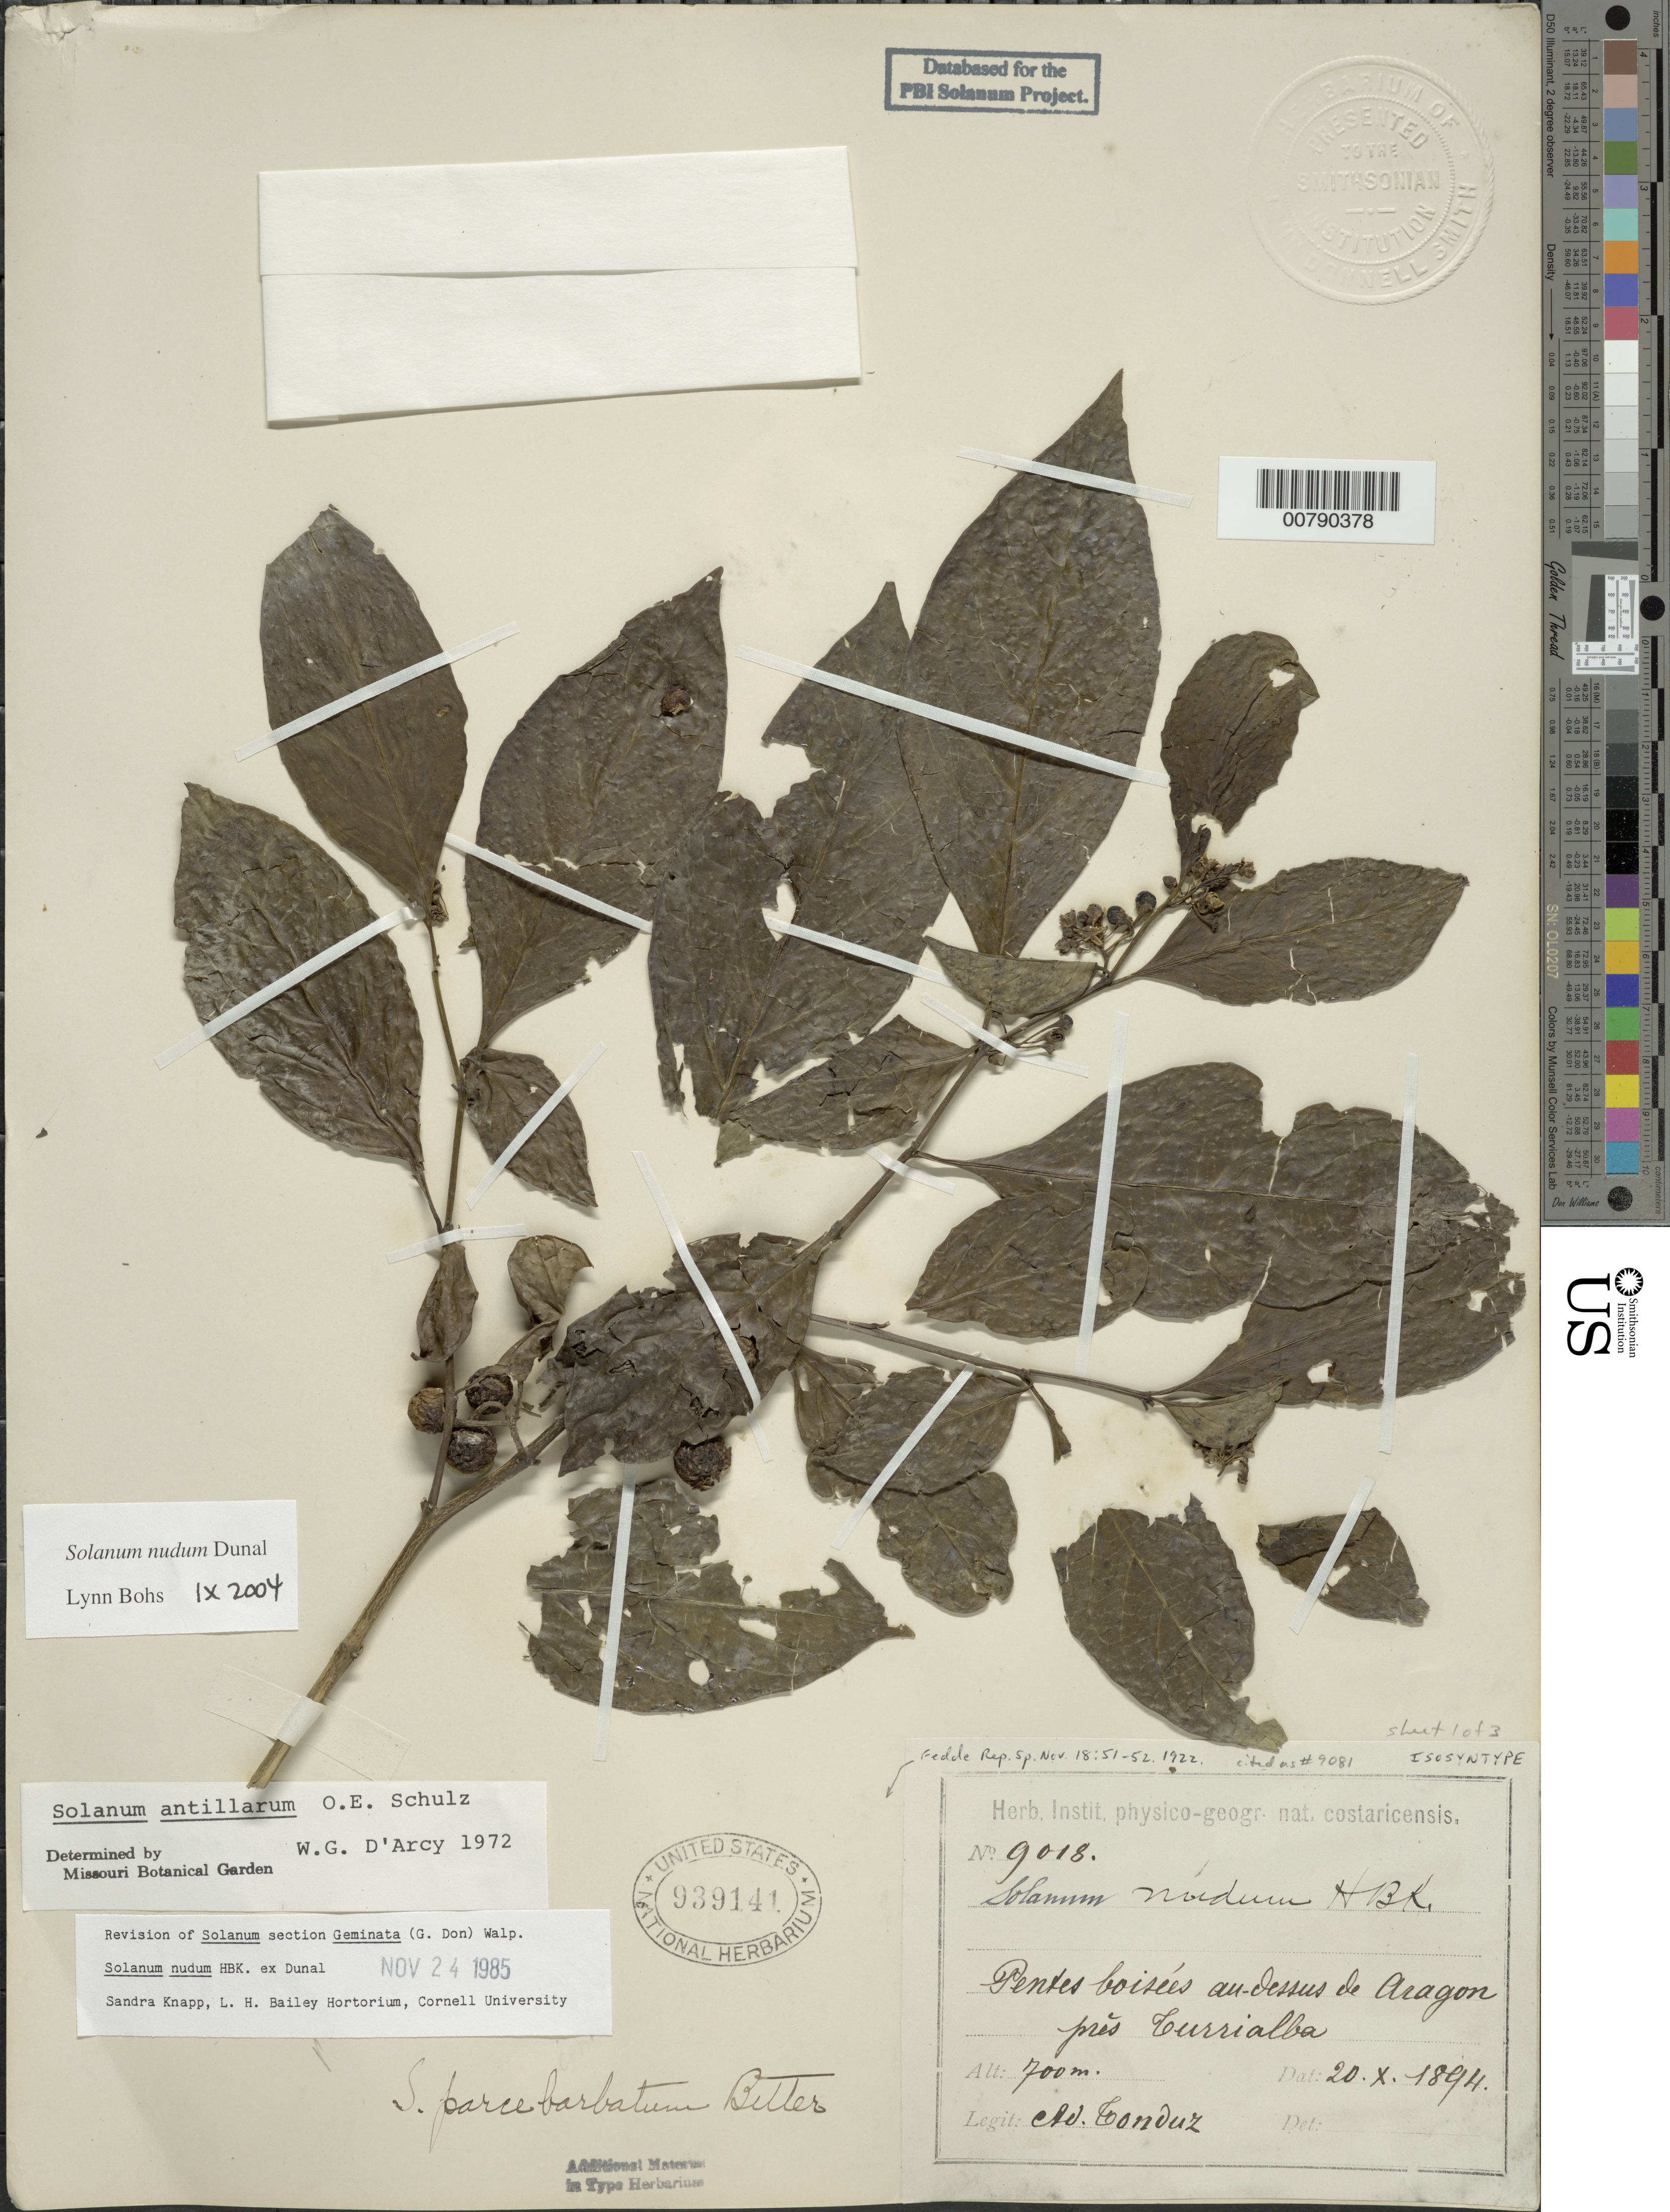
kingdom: Plantae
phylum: Tracheophyta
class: Magnoliopsida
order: Solanales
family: Solanaceae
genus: Solanum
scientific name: Solanum nudum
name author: Dunal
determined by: Bohs, L. A.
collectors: A. Tonduz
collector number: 9018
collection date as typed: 20 Oct 1894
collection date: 1894-10-20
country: Costa Rica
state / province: Cartago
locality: pentes boiseés au-dessus de Aragon pres Turrialba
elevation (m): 700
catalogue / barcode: US 939141